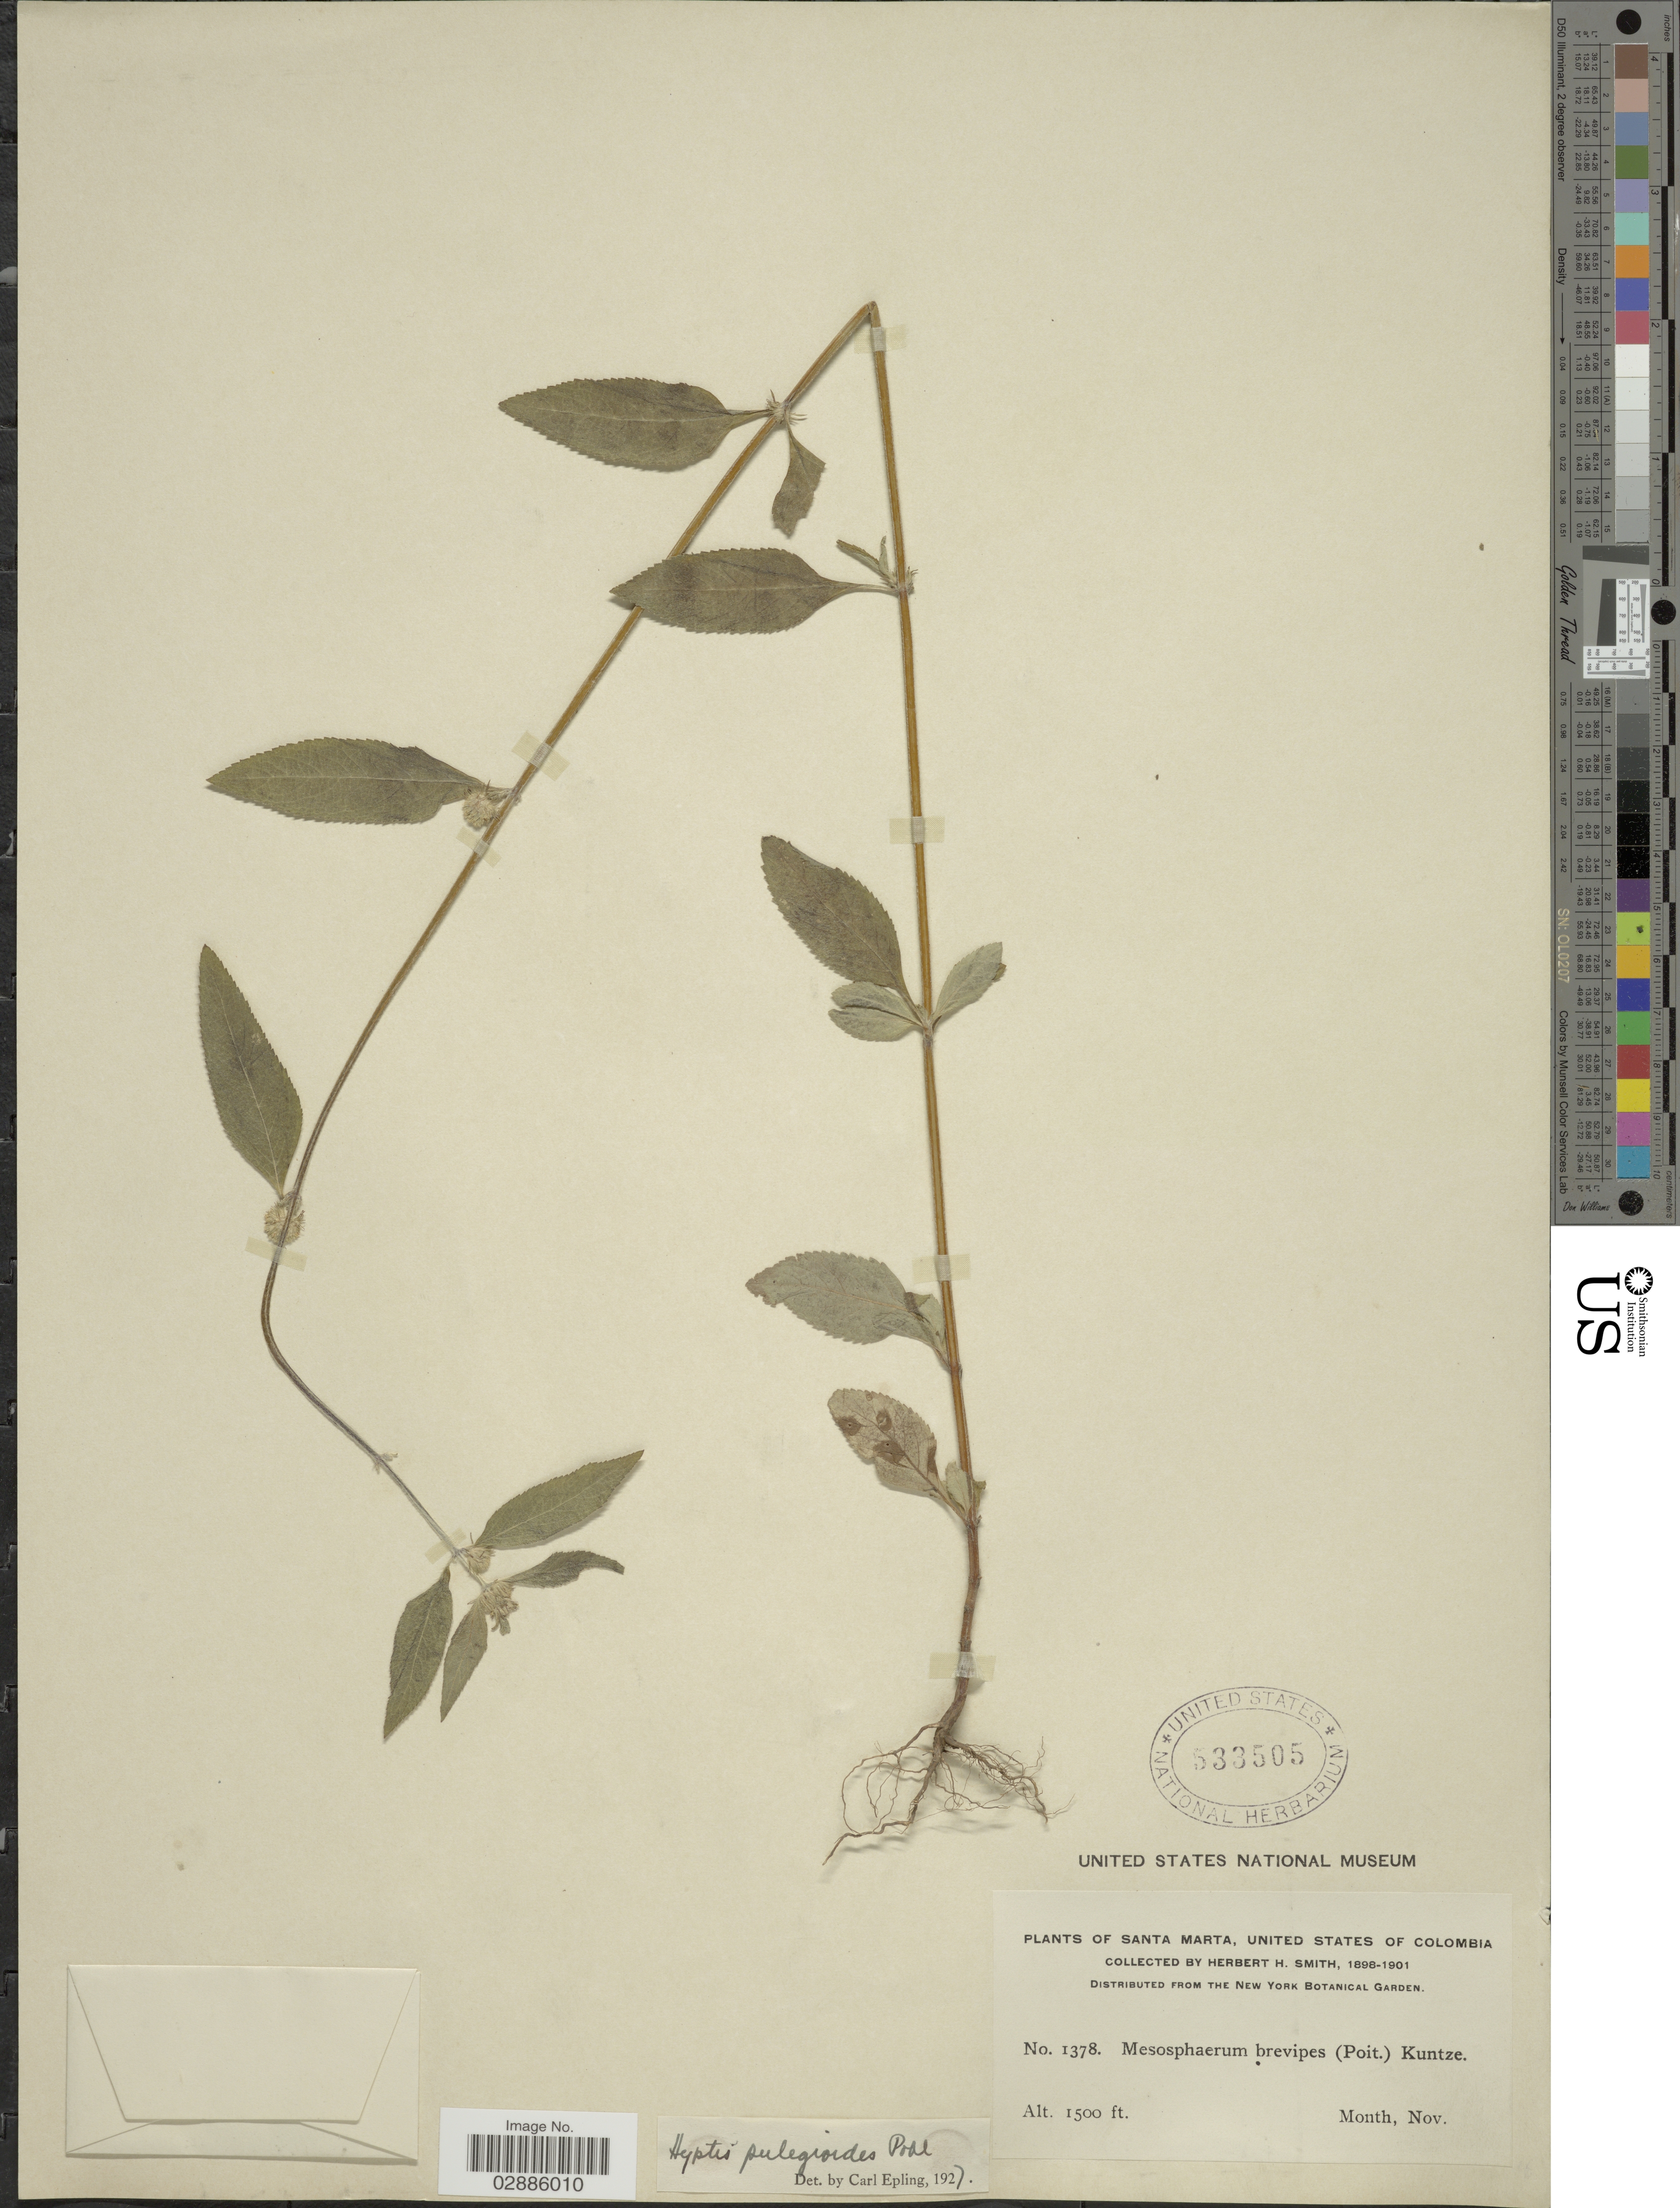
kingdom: Plantae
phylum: Tracheophyta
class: Magnoliopsida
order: Lamiales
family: Lamiaceae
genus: Hyptis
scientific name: Hyptis pulegioides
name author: Pohl ex Benth.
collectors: Herbert H. Smith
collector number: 1378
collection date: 1898-11/1901-11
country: Colombia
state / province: Magdalena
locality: Santa Marta, United States of Colombia.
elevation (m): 457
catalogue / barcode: US 533505